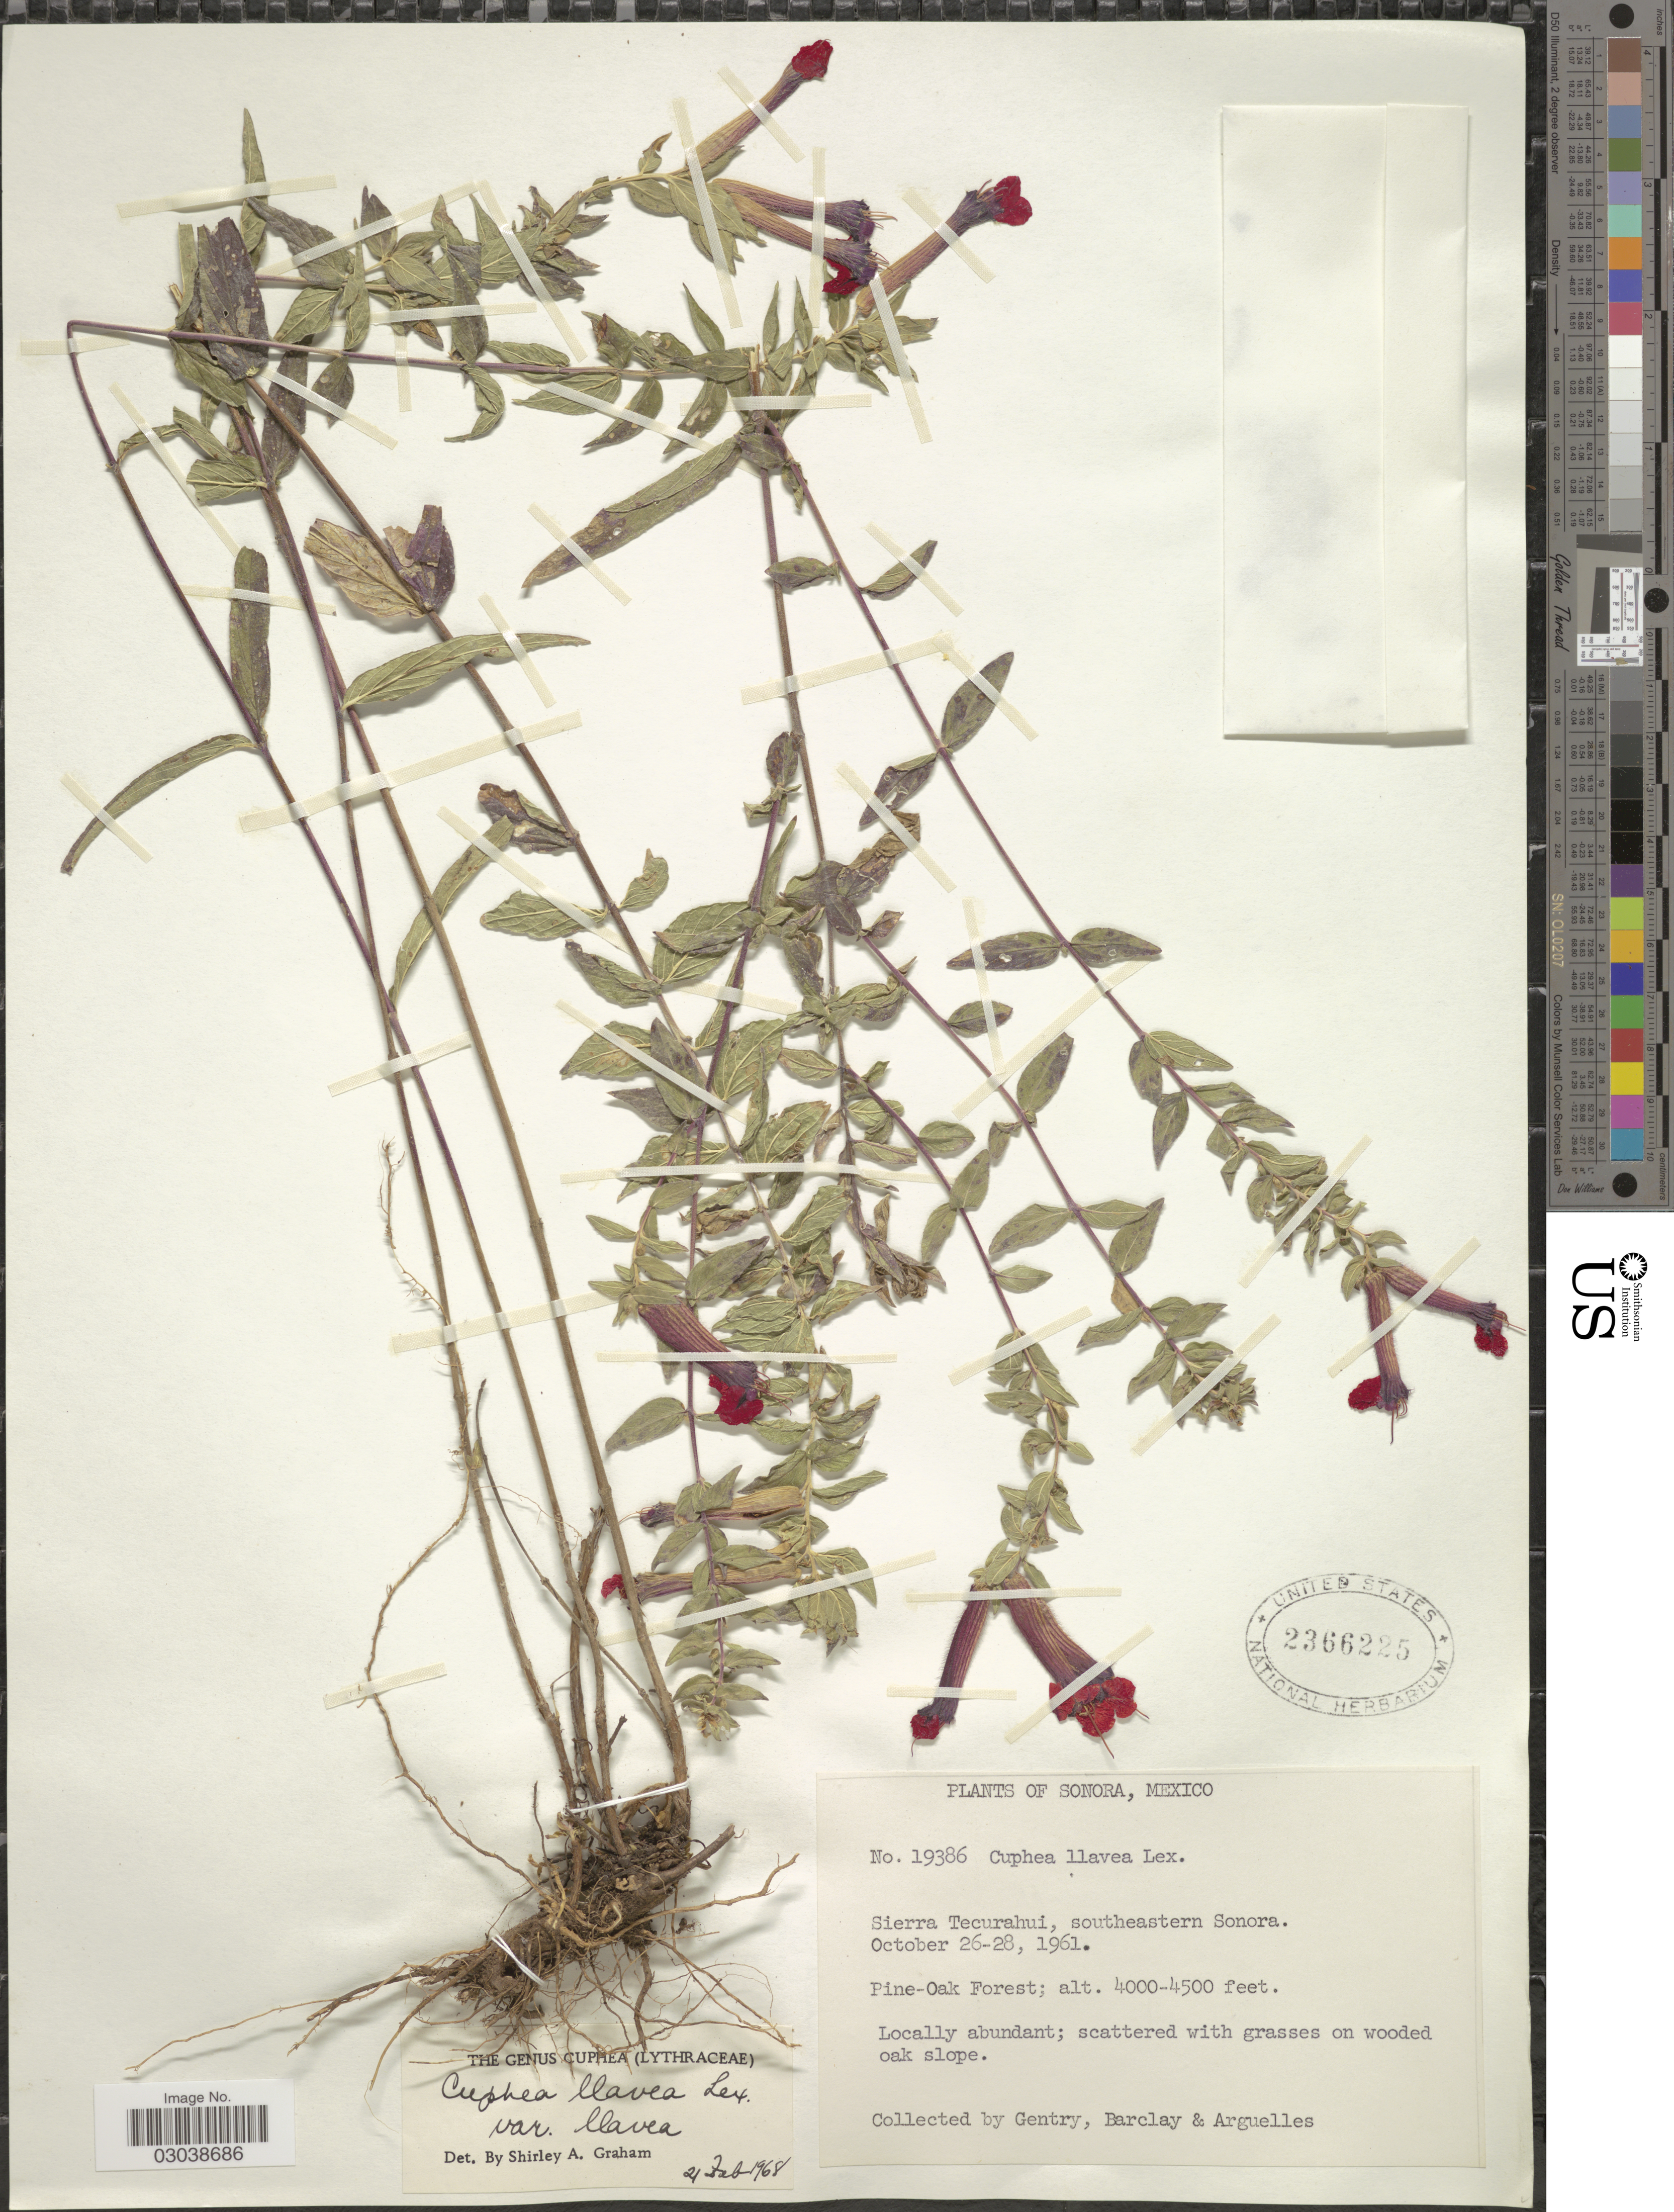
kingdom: Plantae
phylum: Tracheophyta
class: Magnoliopsida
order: Myrtales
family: Lythraceae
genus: Cuphea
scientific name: Cuphea llavea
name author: Lex.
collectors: Gentry, --, -- Barclay & Arguelles, --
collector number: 19386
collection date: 1961-10-26/1961-10-28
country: Mexico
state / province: Sonora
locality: Sierra Tecurahui, southeastern Sonora.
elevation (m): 1219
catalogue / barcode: US 2366225